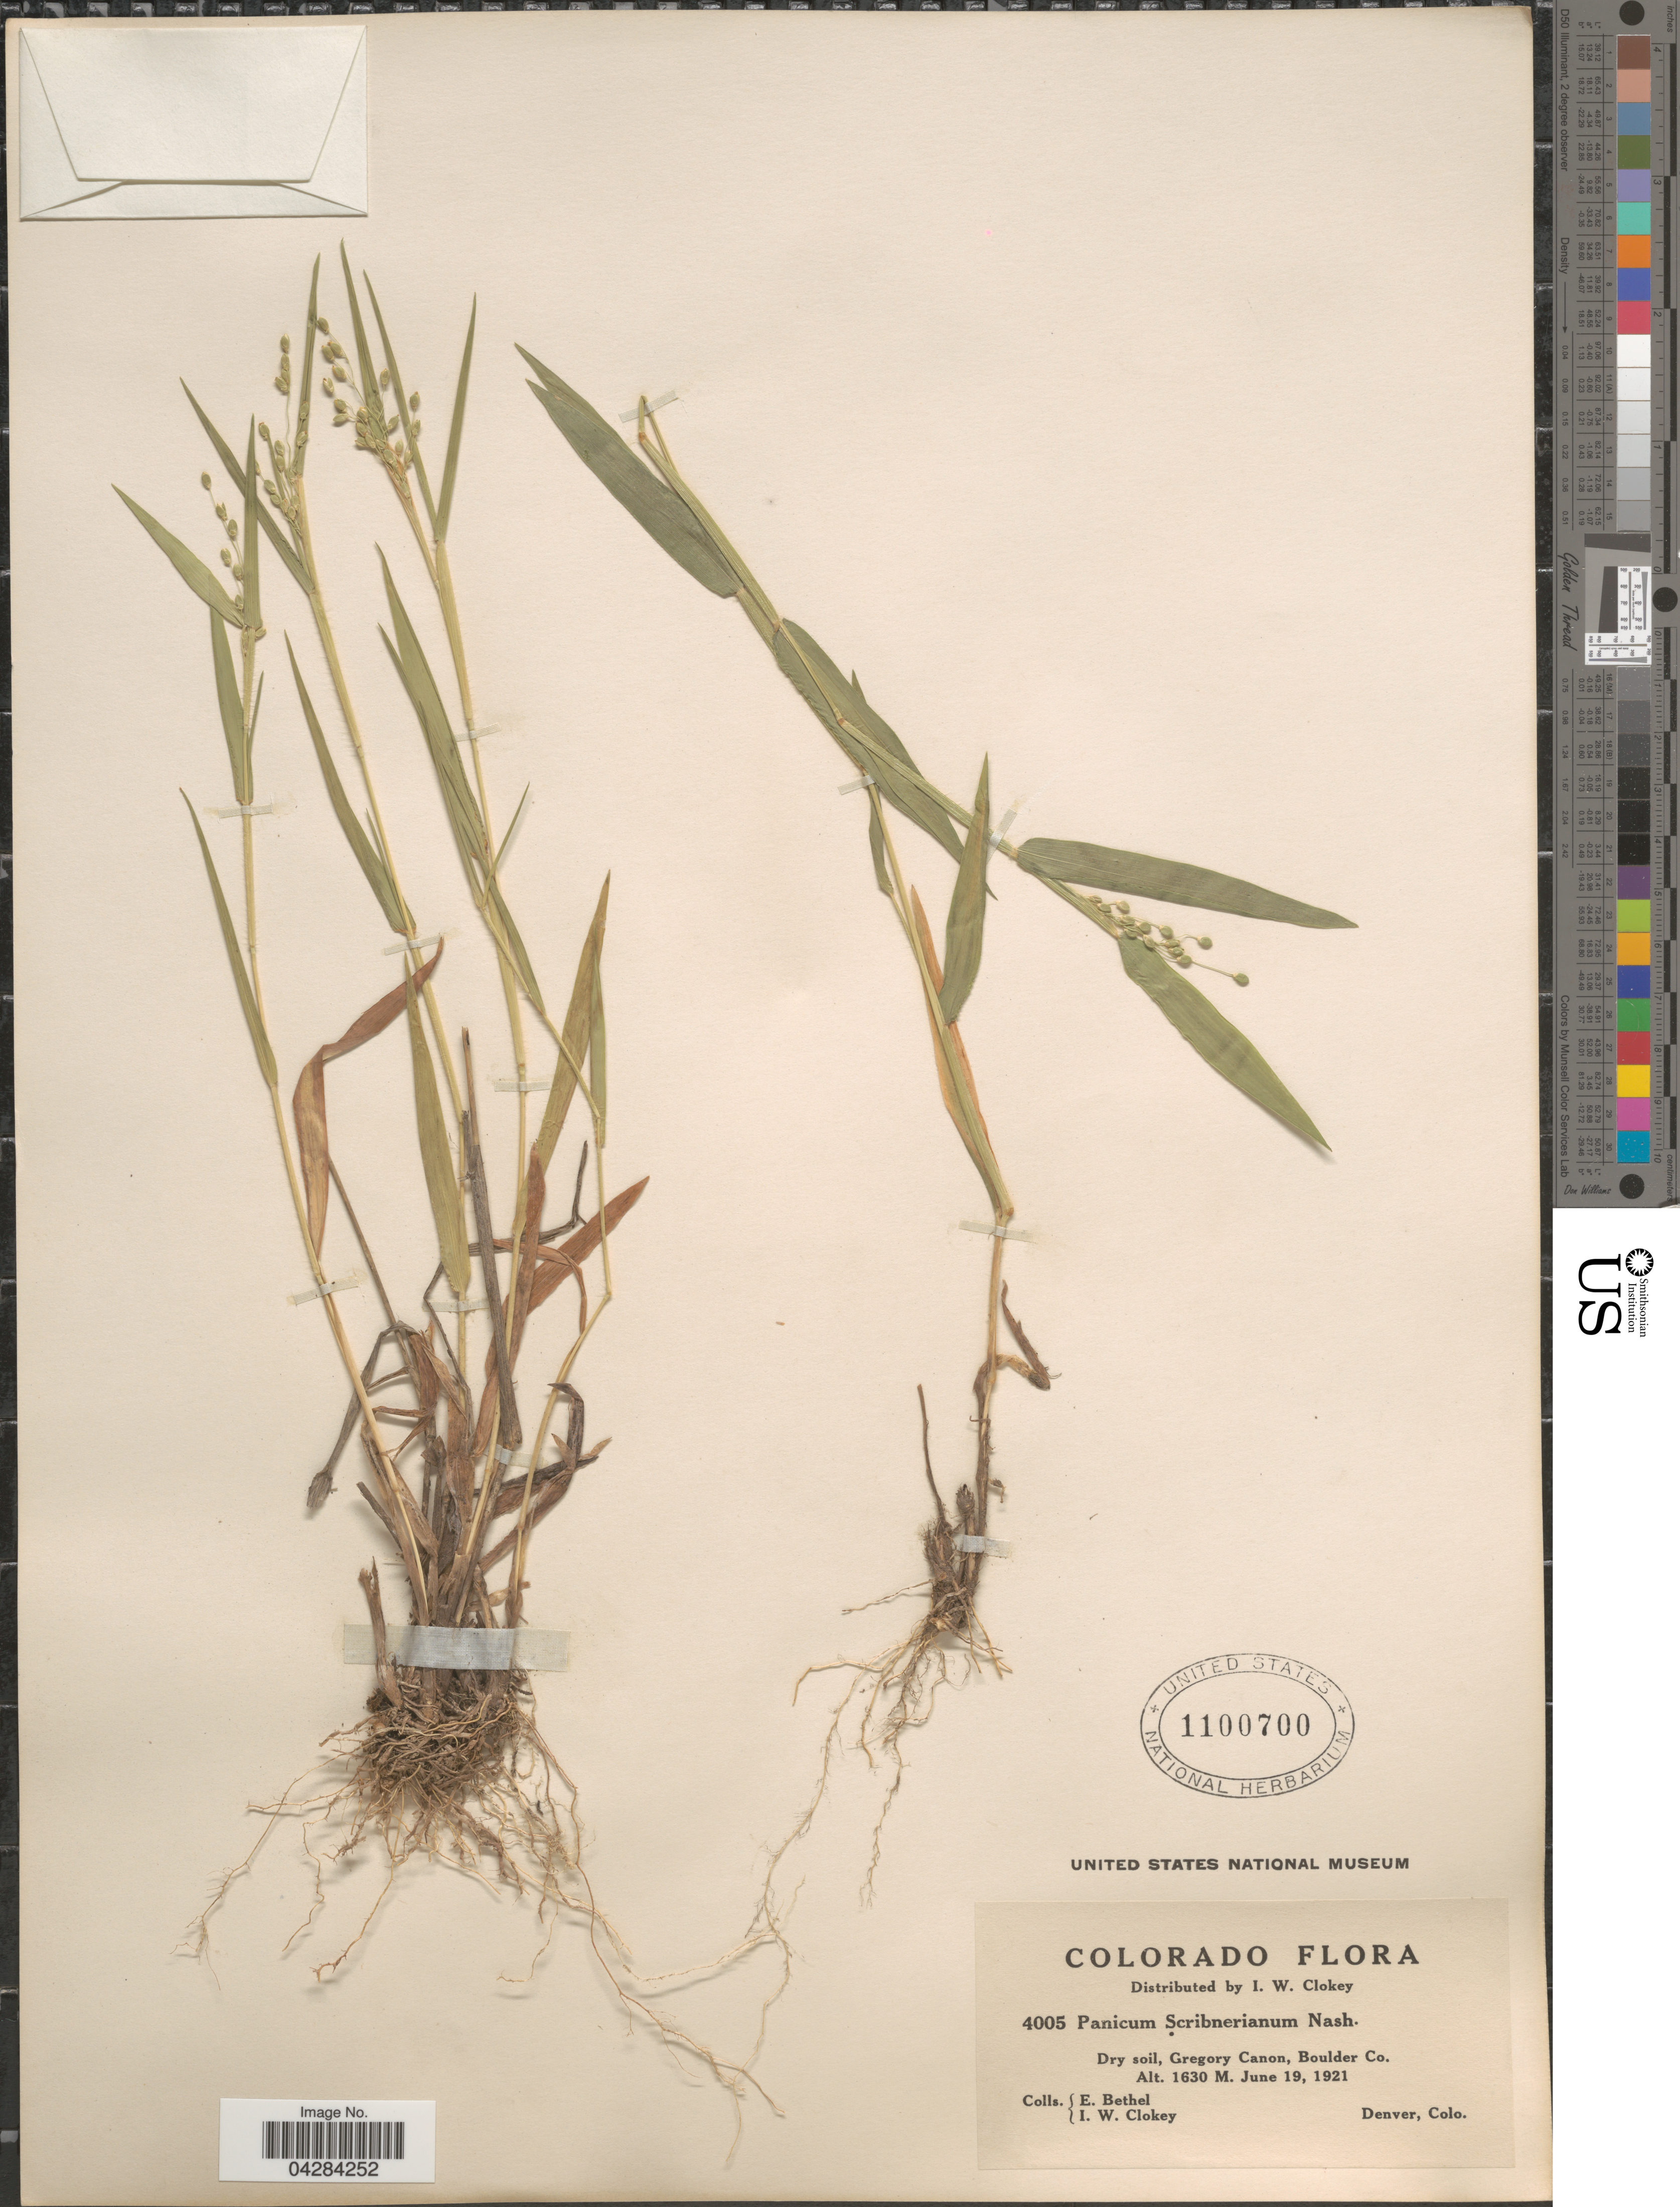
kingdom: Plantae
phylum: Tracheophyta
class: Liliopsida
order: Poales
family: Poaceae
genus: Dichanthelium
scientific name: Dichanthelium oligosanthes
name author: (Schult.) Gould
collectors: E. Bethel & I. W. Clokey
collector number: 4005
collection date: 1921-06-19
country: United States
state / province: Colorado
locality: Dry soil, Gregory Canon, Boulder Co.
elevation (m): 1630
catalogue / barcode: US 1100700